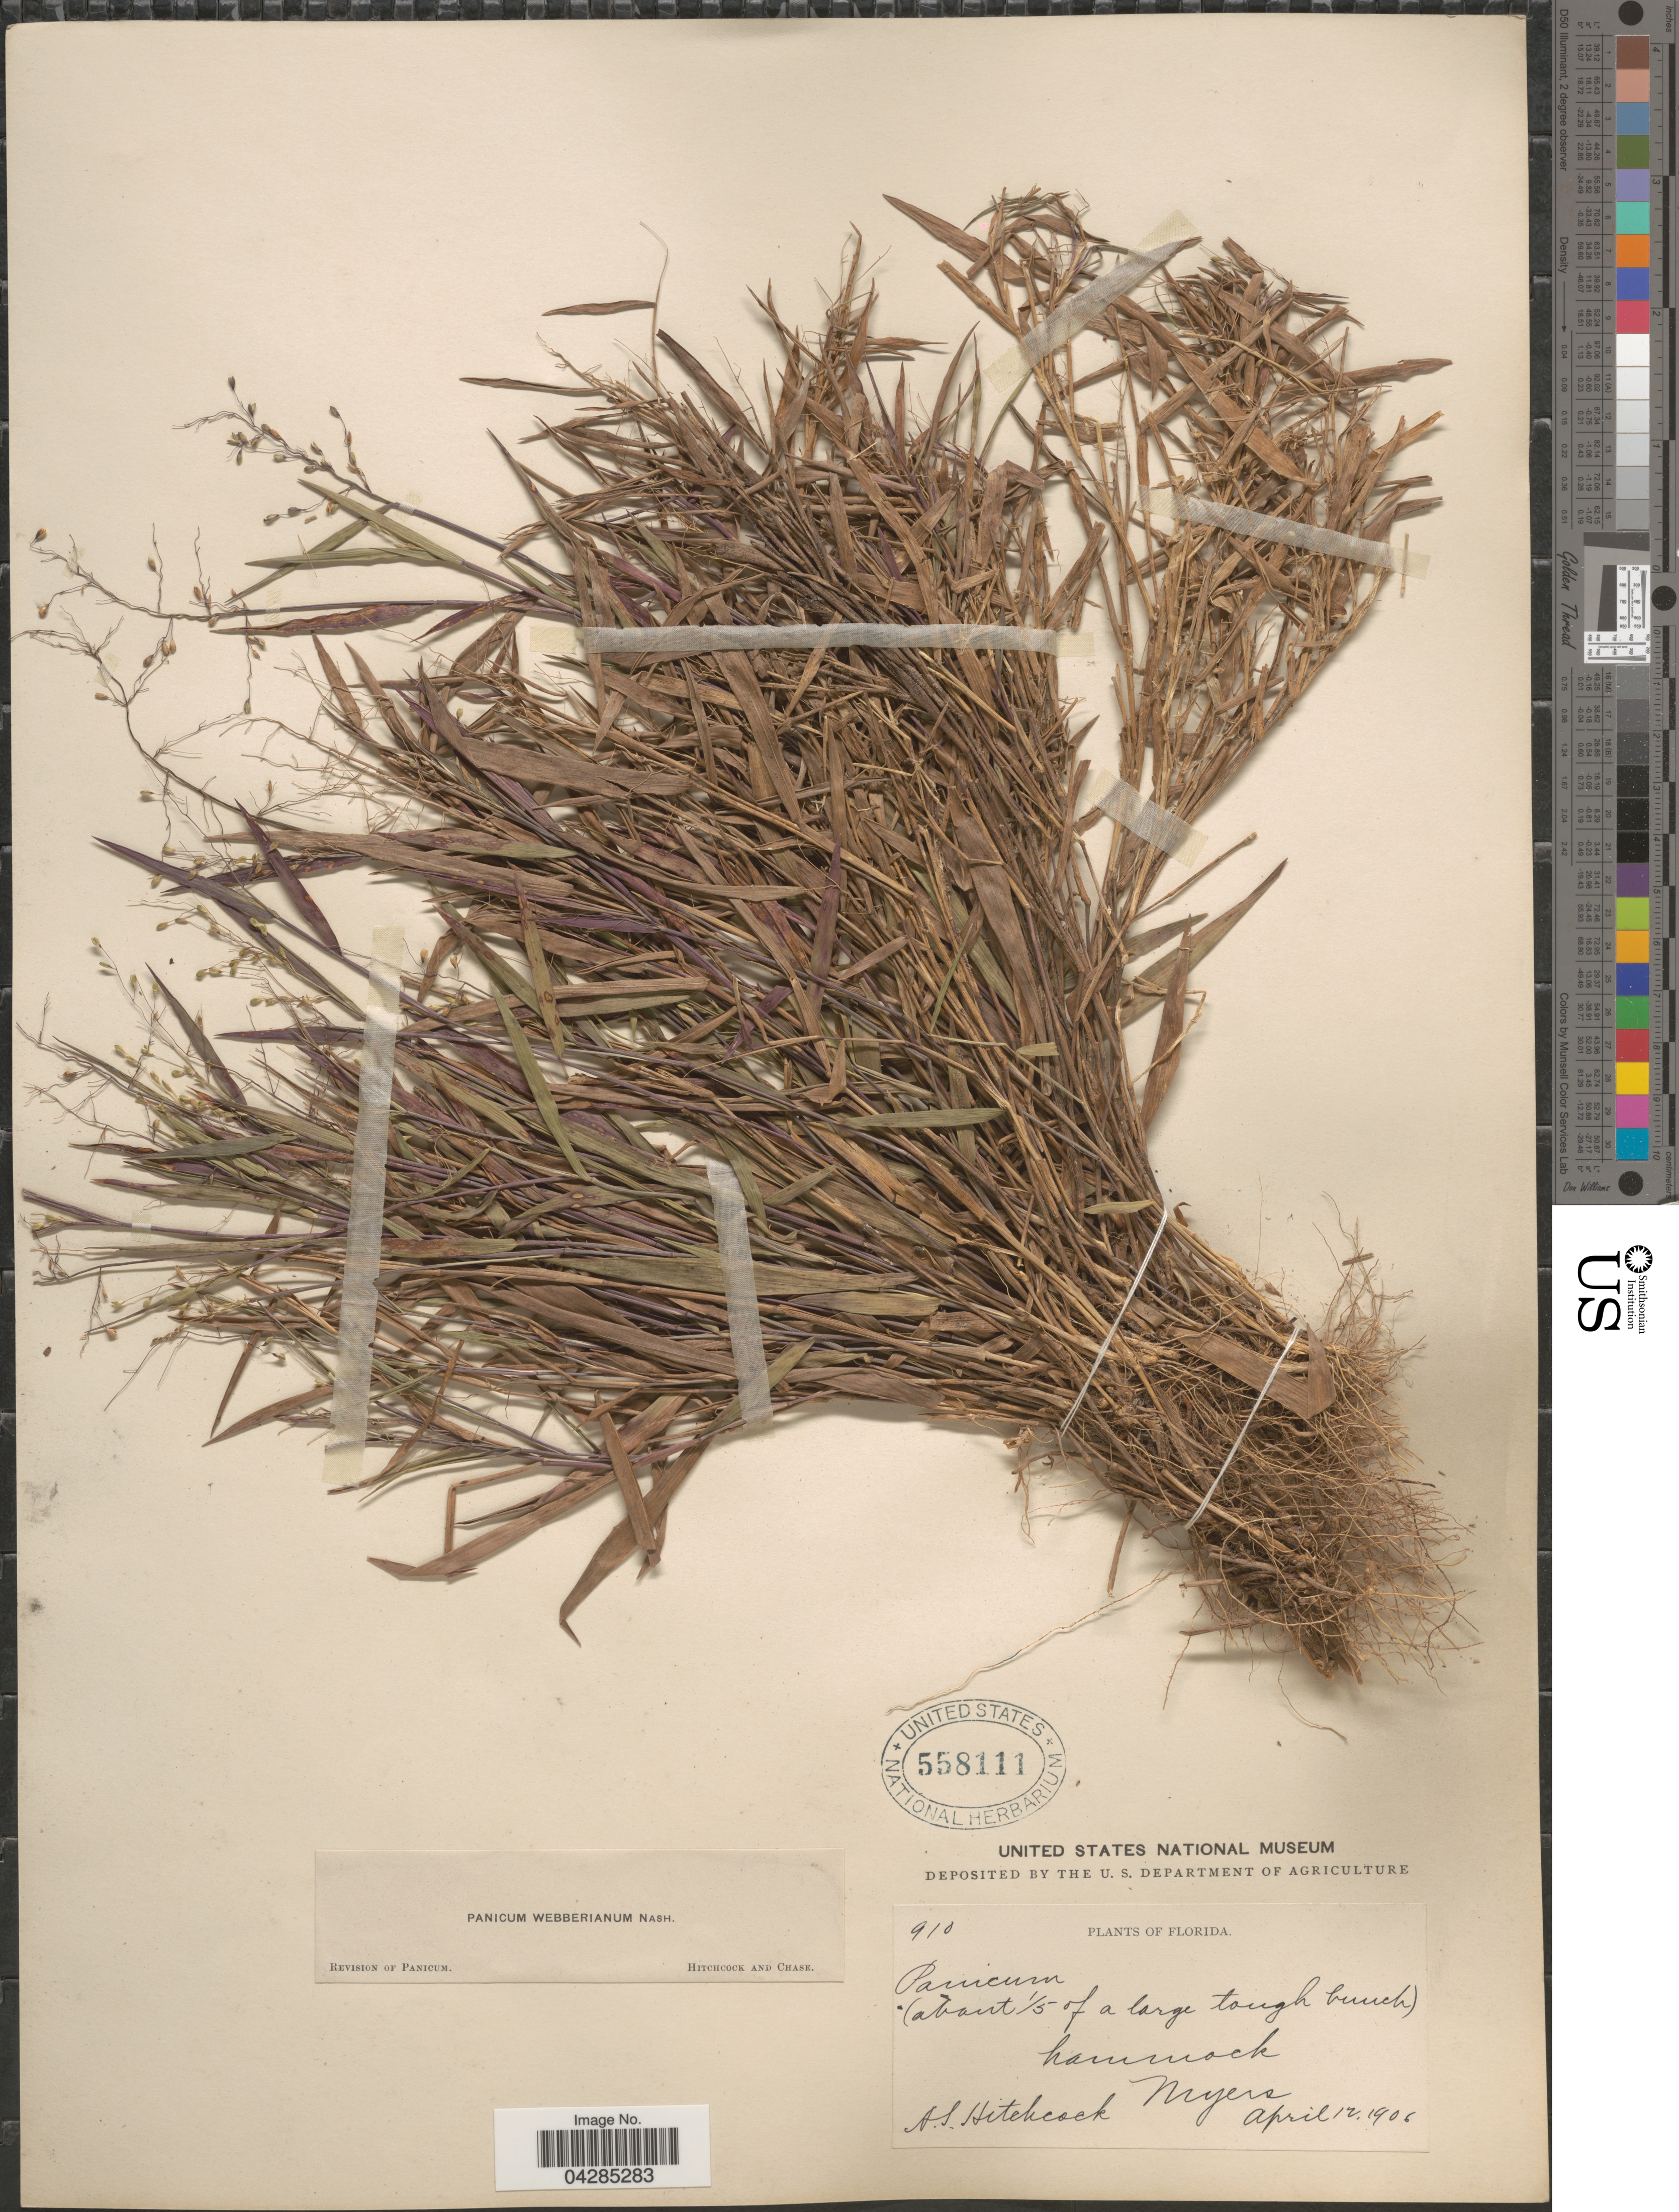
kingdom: Plantae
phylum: Tracheophyta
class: Liliopsida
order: Poales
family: Poaceae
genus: Dichanthelium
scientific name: Dichanthelium portoricense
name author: (Desv. ex Ham.) B.F. Hansen & Wunderlin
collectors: A. S. Hitchcock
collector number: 910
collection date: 1906-04-12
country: United States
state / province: Florida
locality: Hammock. Myers.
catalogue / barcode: US 558111